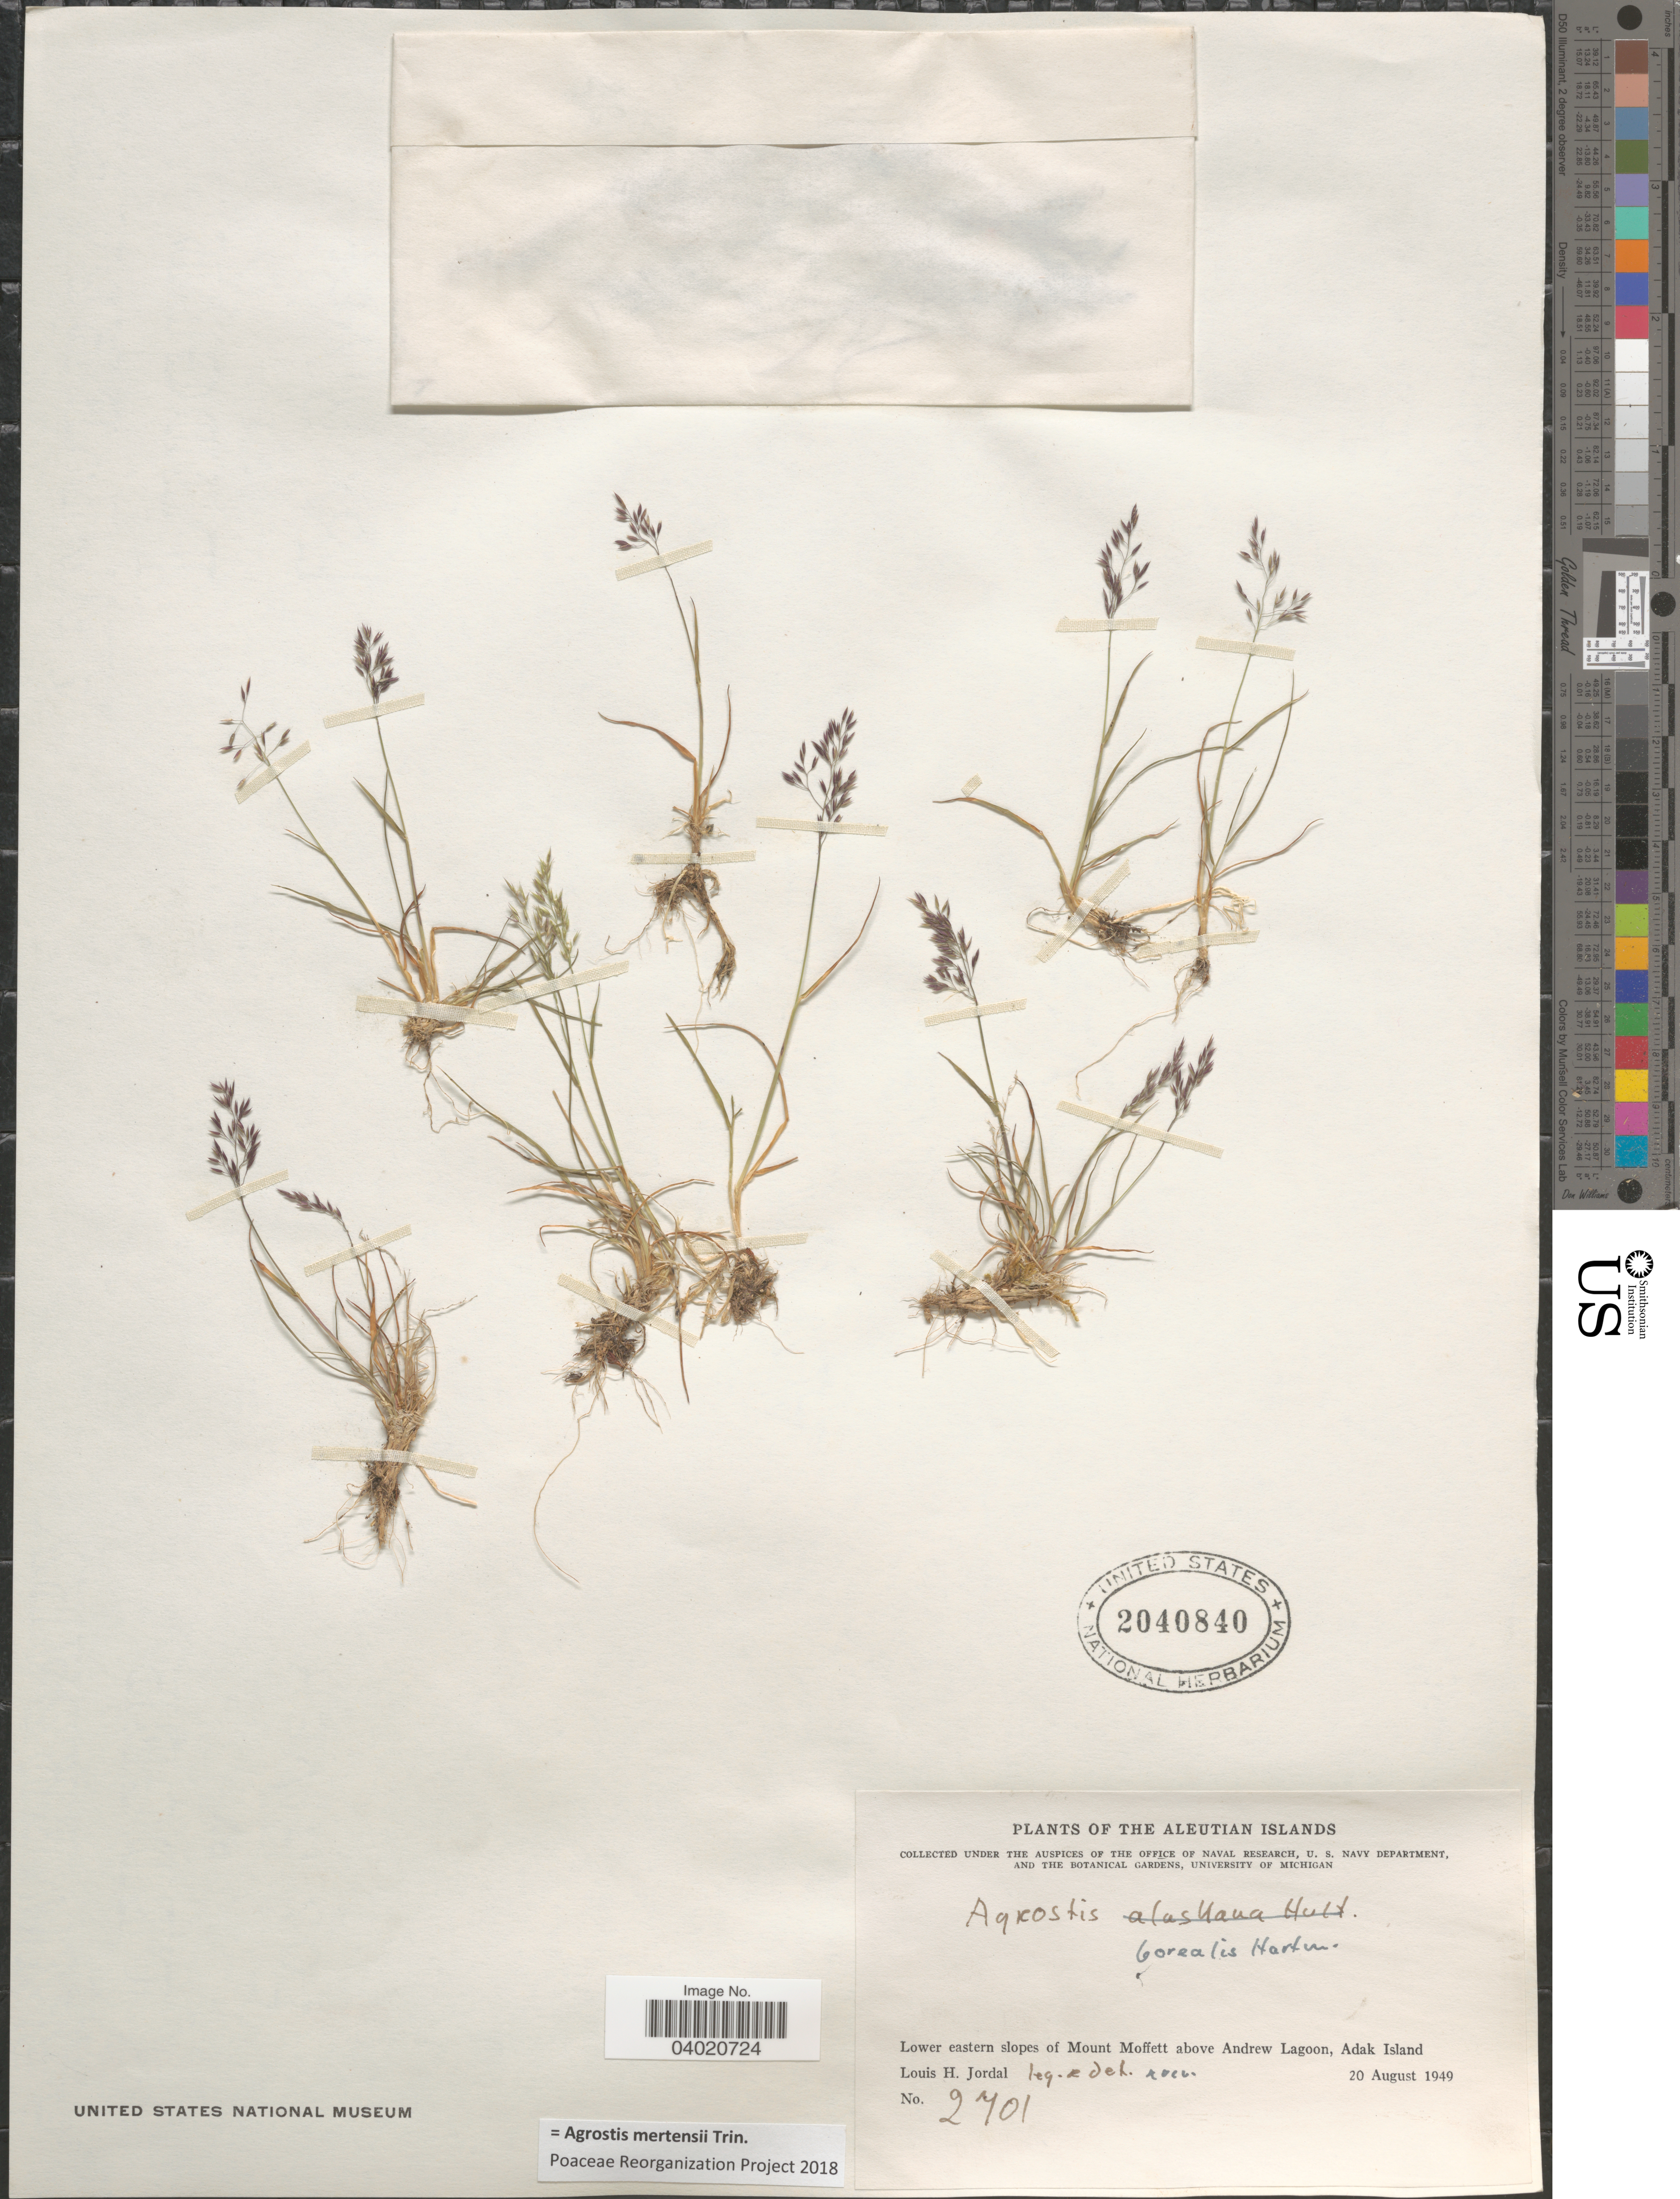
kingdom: Plantae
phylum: Tracheophyta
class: Liliopsida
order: Poales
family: Poaceae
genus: Agrostis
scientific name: Agrostis mertensii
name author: Trin.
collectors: L. Jordal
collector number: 2701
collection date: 1949-08-20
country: United States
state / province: Alaska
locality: The Aleutian Islands. Lower eastern slopes of Mount Moffett above Andrew Lagoon, Adak Island.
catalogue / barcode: US 2040840